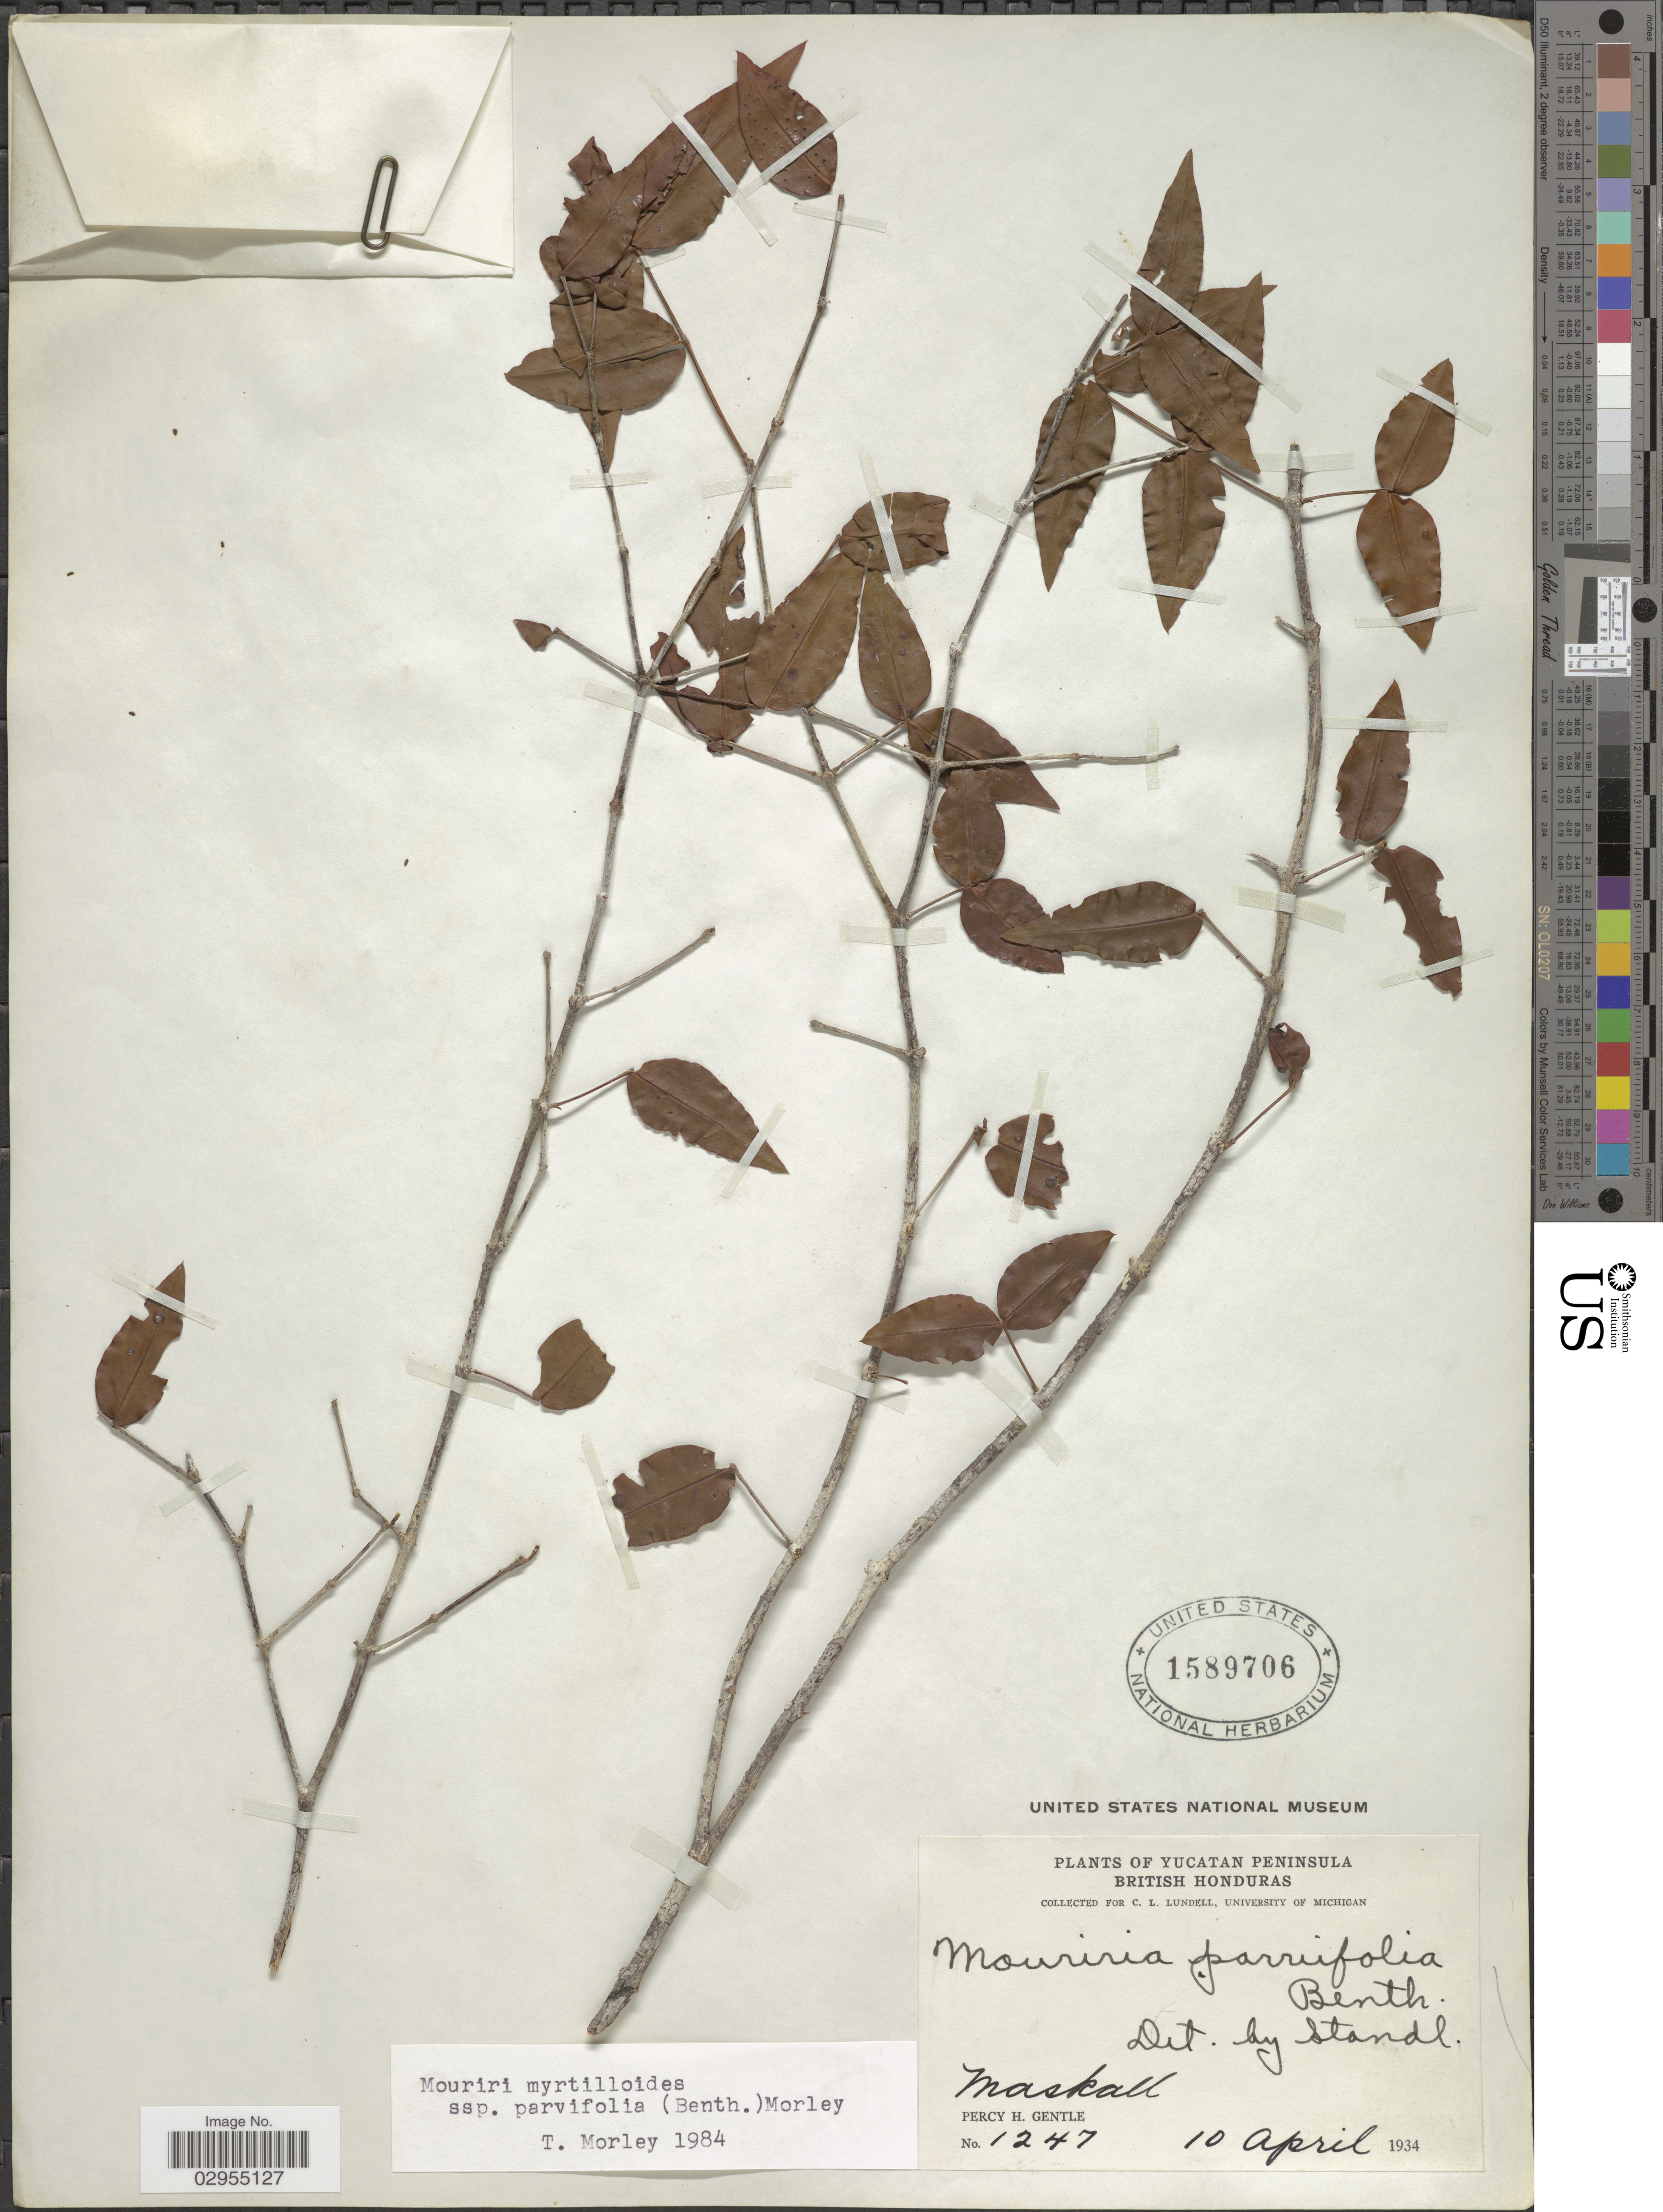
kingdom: Plantae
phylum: Tracheophyta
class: Magnoliopsida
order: Myrtales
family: Melastomataceae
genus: Mouriri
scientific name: Mouriri parvifolia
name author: Benth.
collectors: P. H. Gentle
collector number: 1247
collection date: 1934-04-10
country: Belize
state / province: Belize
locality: Yucatan Peninsula, British Honduras. Maskall.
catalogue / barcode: US 1589706